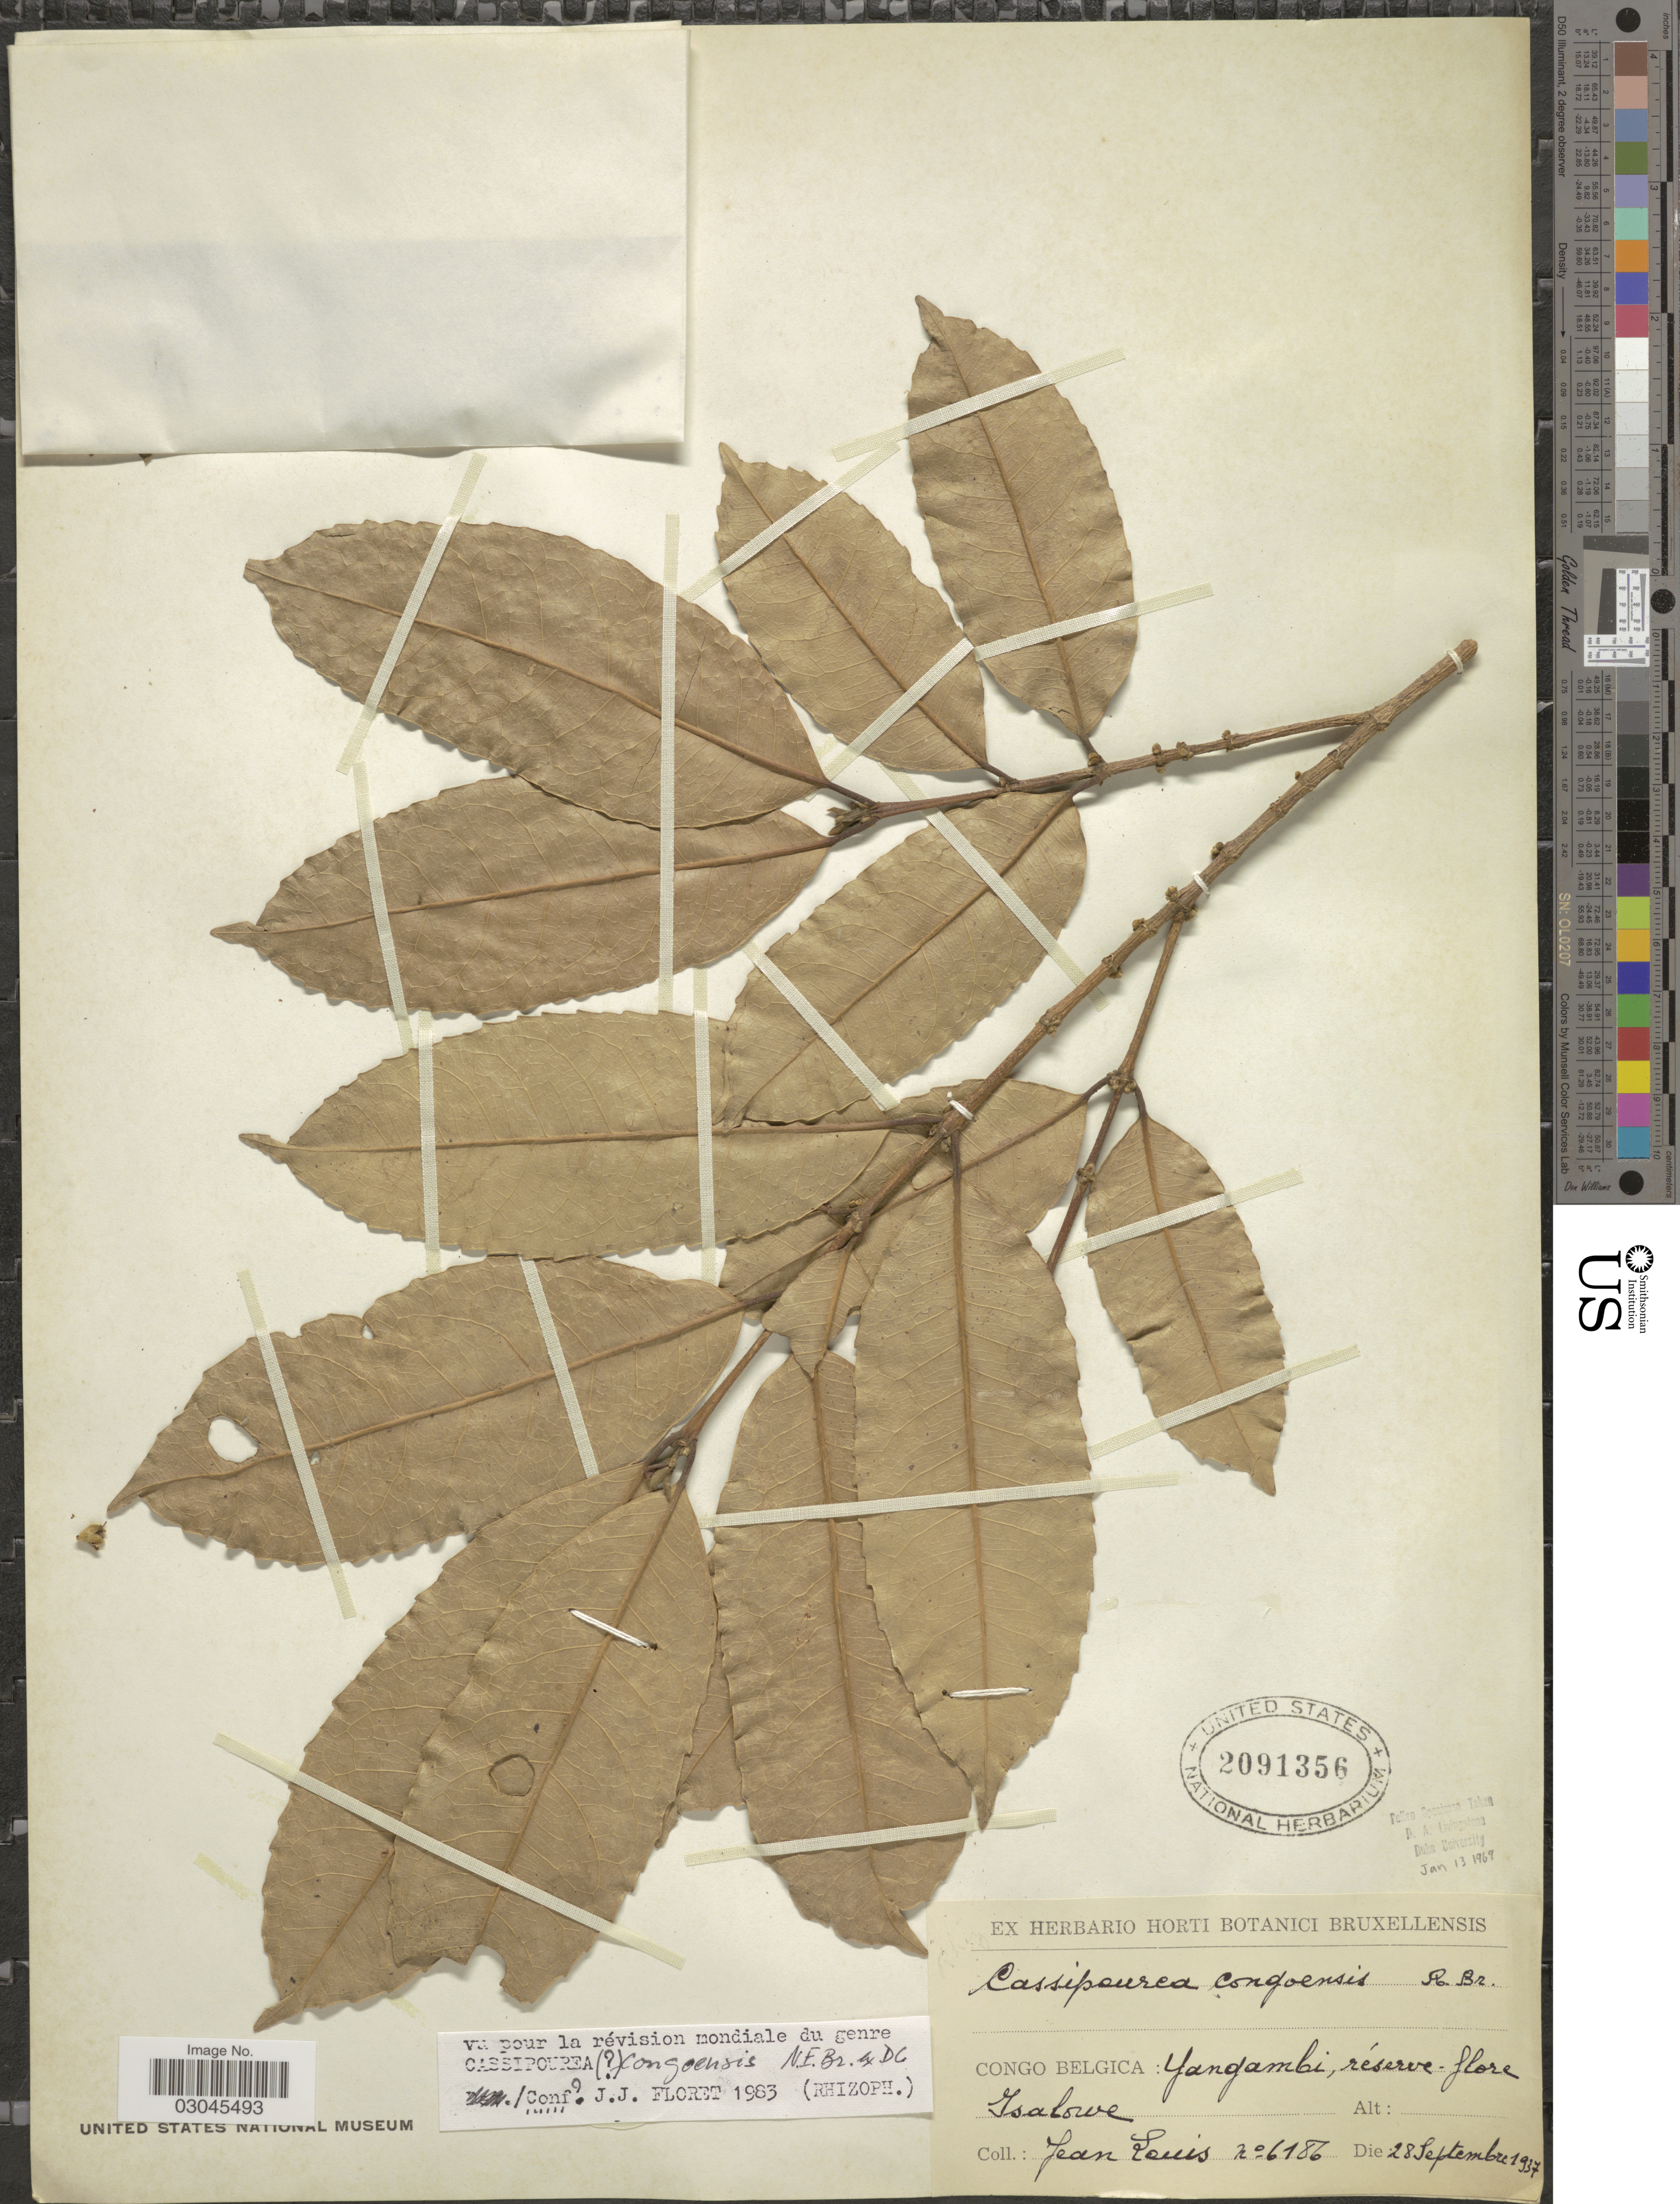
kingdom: Plantae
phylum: Tracheophyta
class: Magnoliopsida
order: Malpighiales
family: Rhizophoraceae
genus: Cassipourea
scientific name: Cassipourea congoensis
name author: R. Br. ex DC.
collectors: J. Louis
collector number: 6186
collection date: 1937-09-28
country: Congo, Democratic Republic of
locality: Yangambi, réserve flore Isalowe.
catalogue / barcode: US 2091356